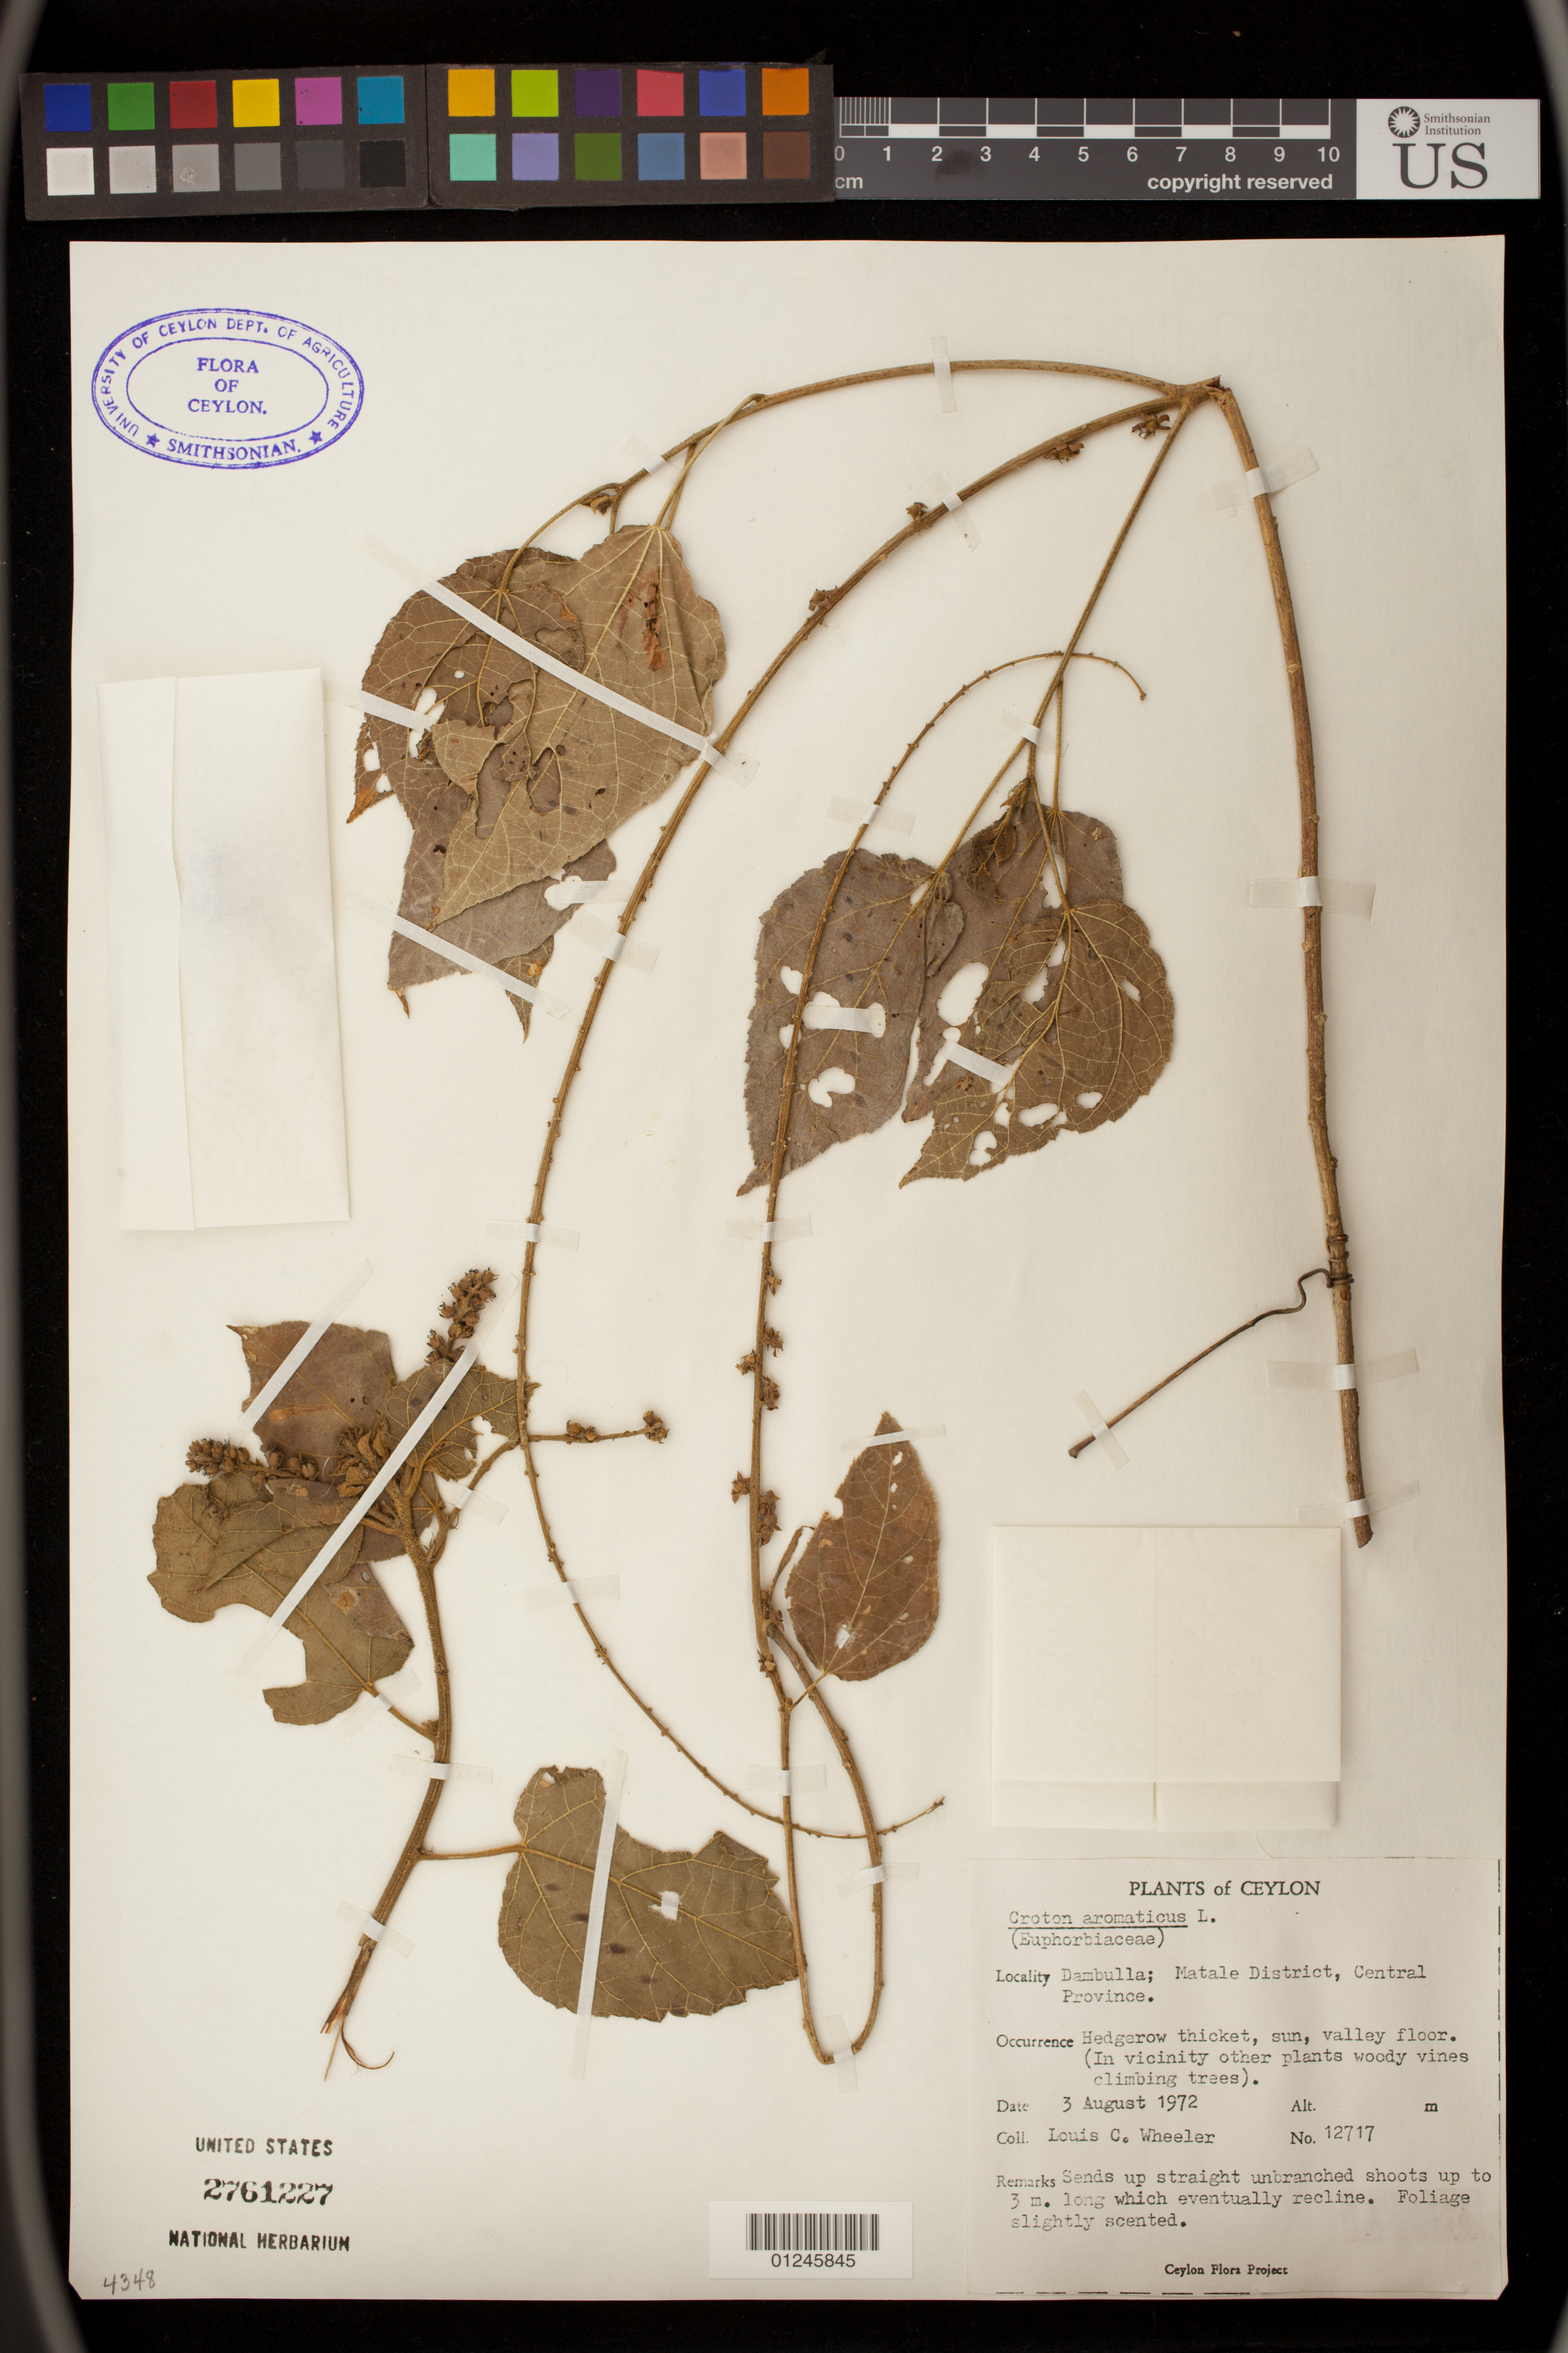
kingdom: Plantae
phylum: Tracheophyta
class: Magnoliopsida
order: Malpighiales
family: Euphorbiaceae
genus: Croton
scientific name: Croton aromaticus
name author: L.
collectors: L. C. Wheeler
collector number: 12717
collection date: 1972-08-03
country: Sri Lanka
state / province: Central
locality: Dambulla; Matale District.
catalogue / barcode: US 2761227